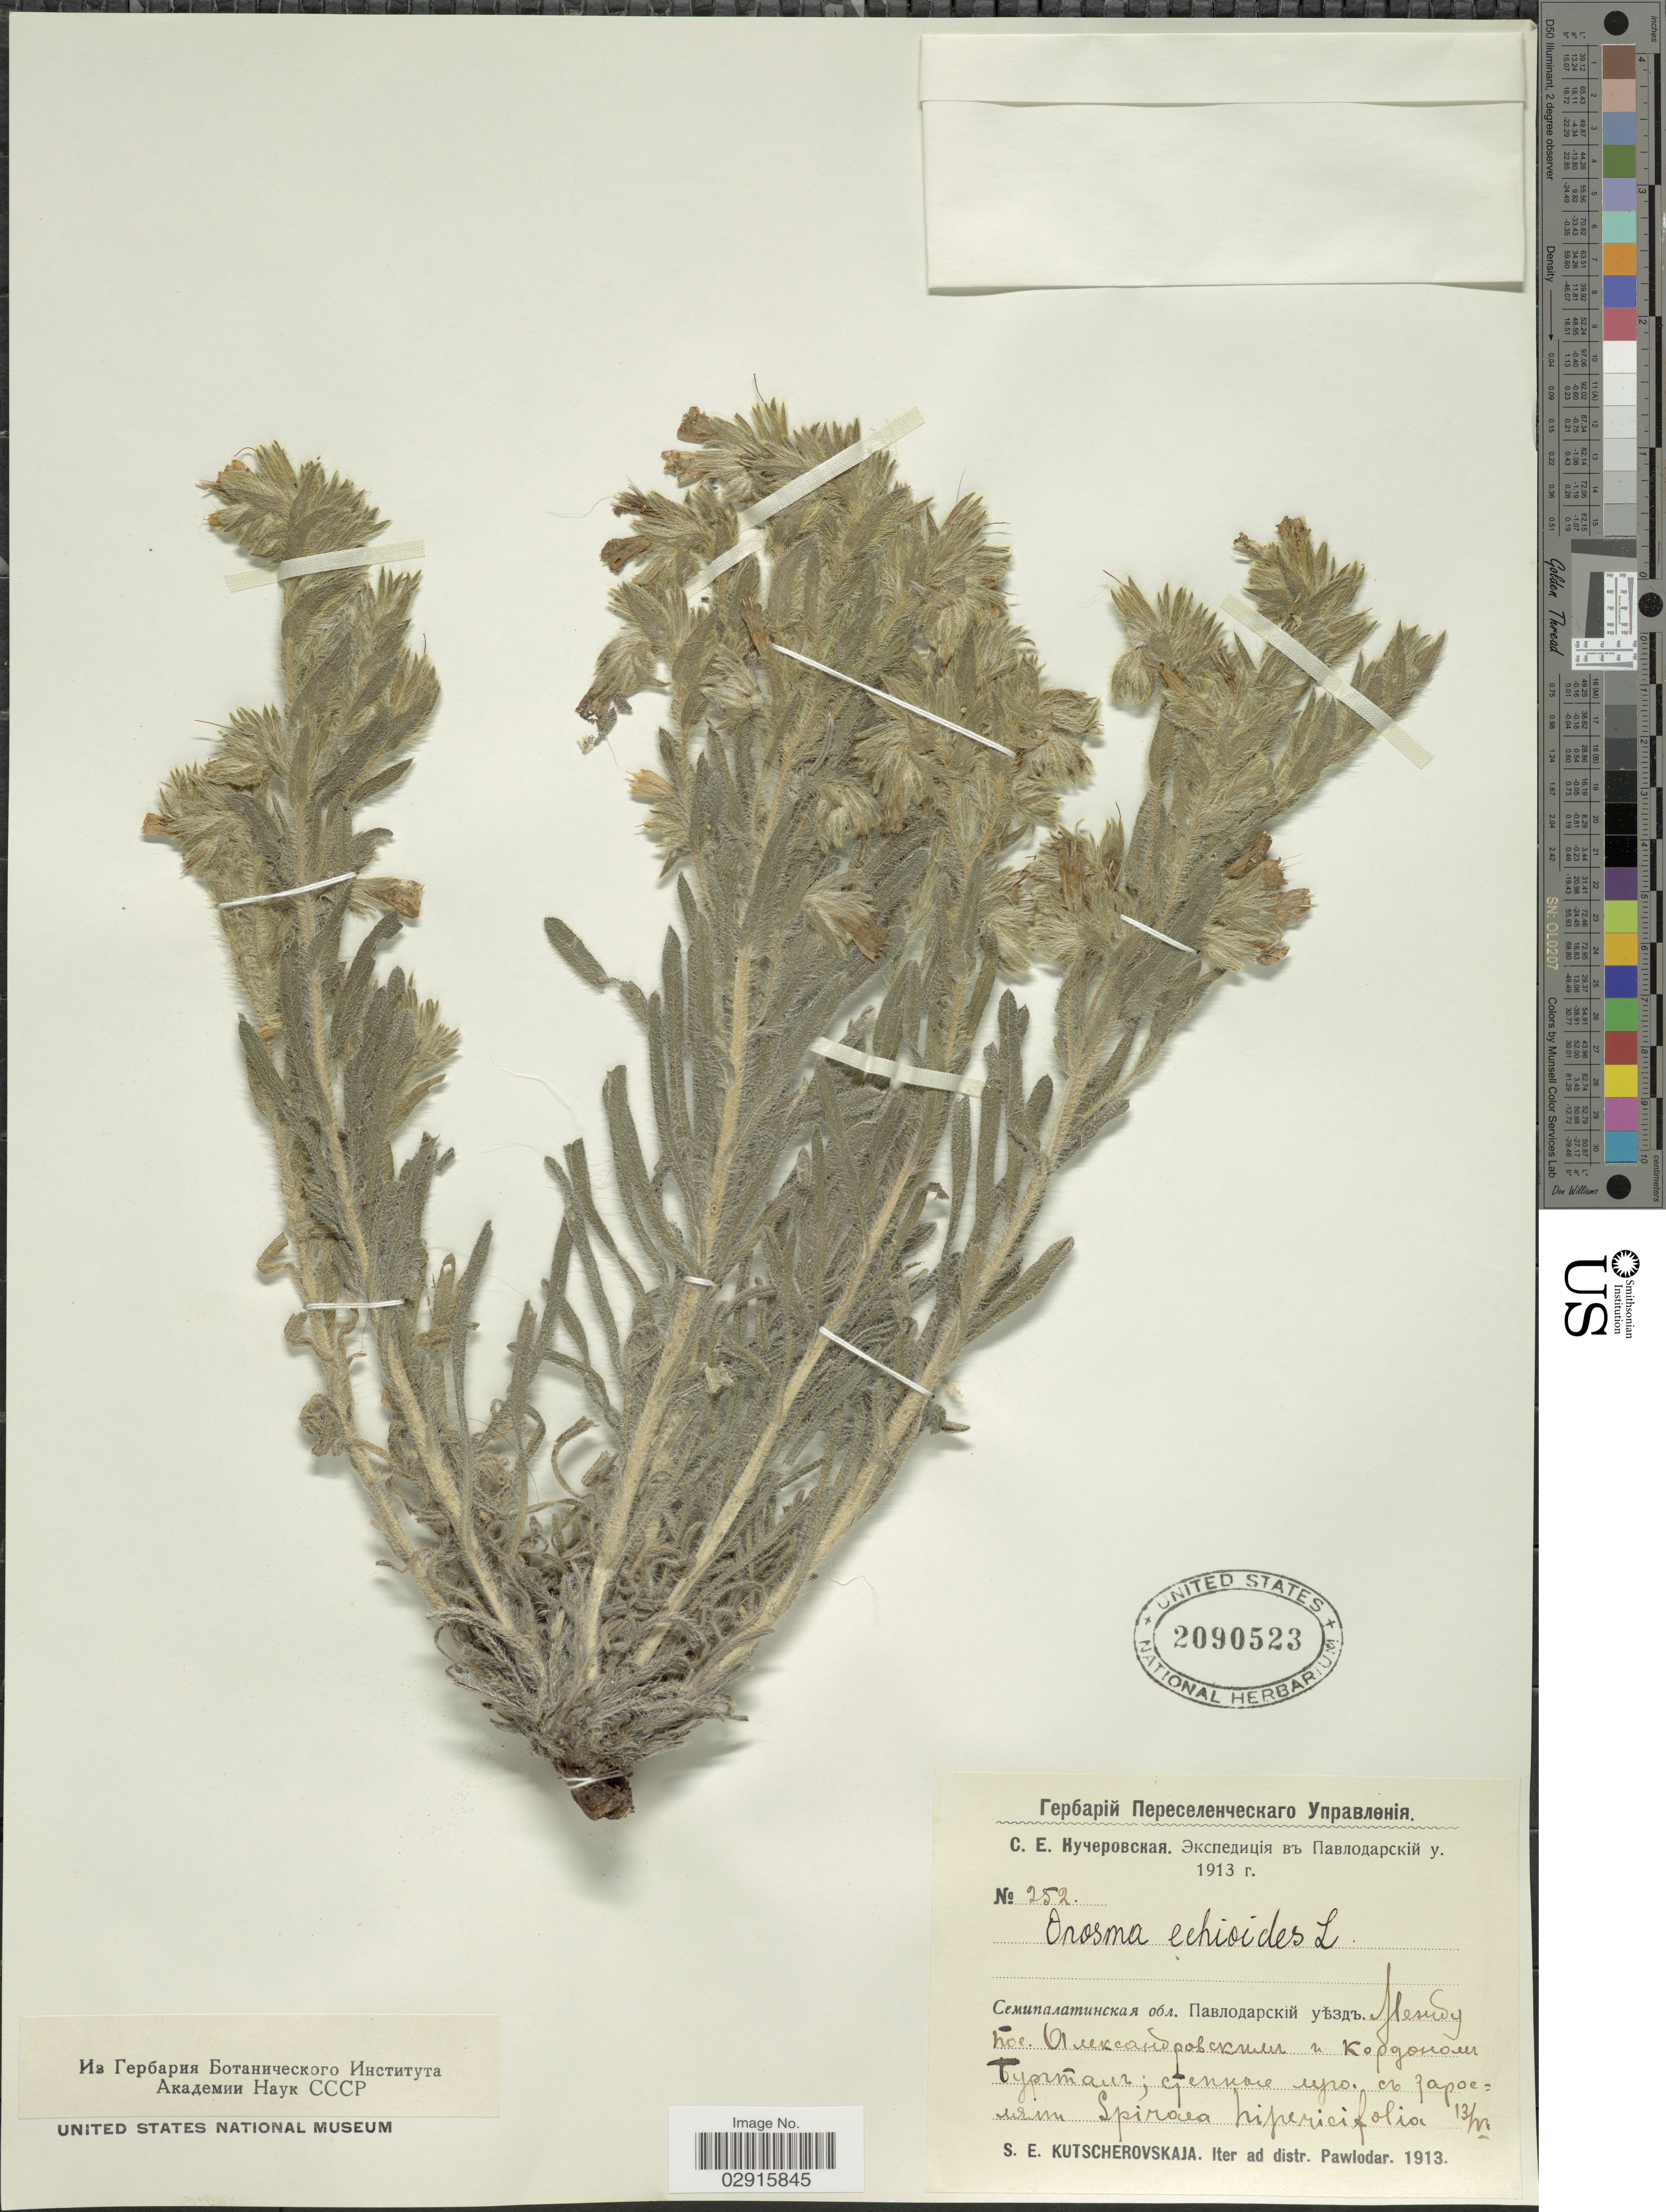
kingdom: Plantae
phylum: Tracheophyta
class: Magnoliopsida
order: Boraginales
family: Boraginaceae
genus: Onosma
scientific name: Onosma echioides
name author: L.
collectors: S. Kutscherovskaja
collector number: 252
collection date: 1913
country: Kazakhstan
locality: between villages Aleksandrovsky and Kordon-Turgtam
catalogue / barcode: US 2090523